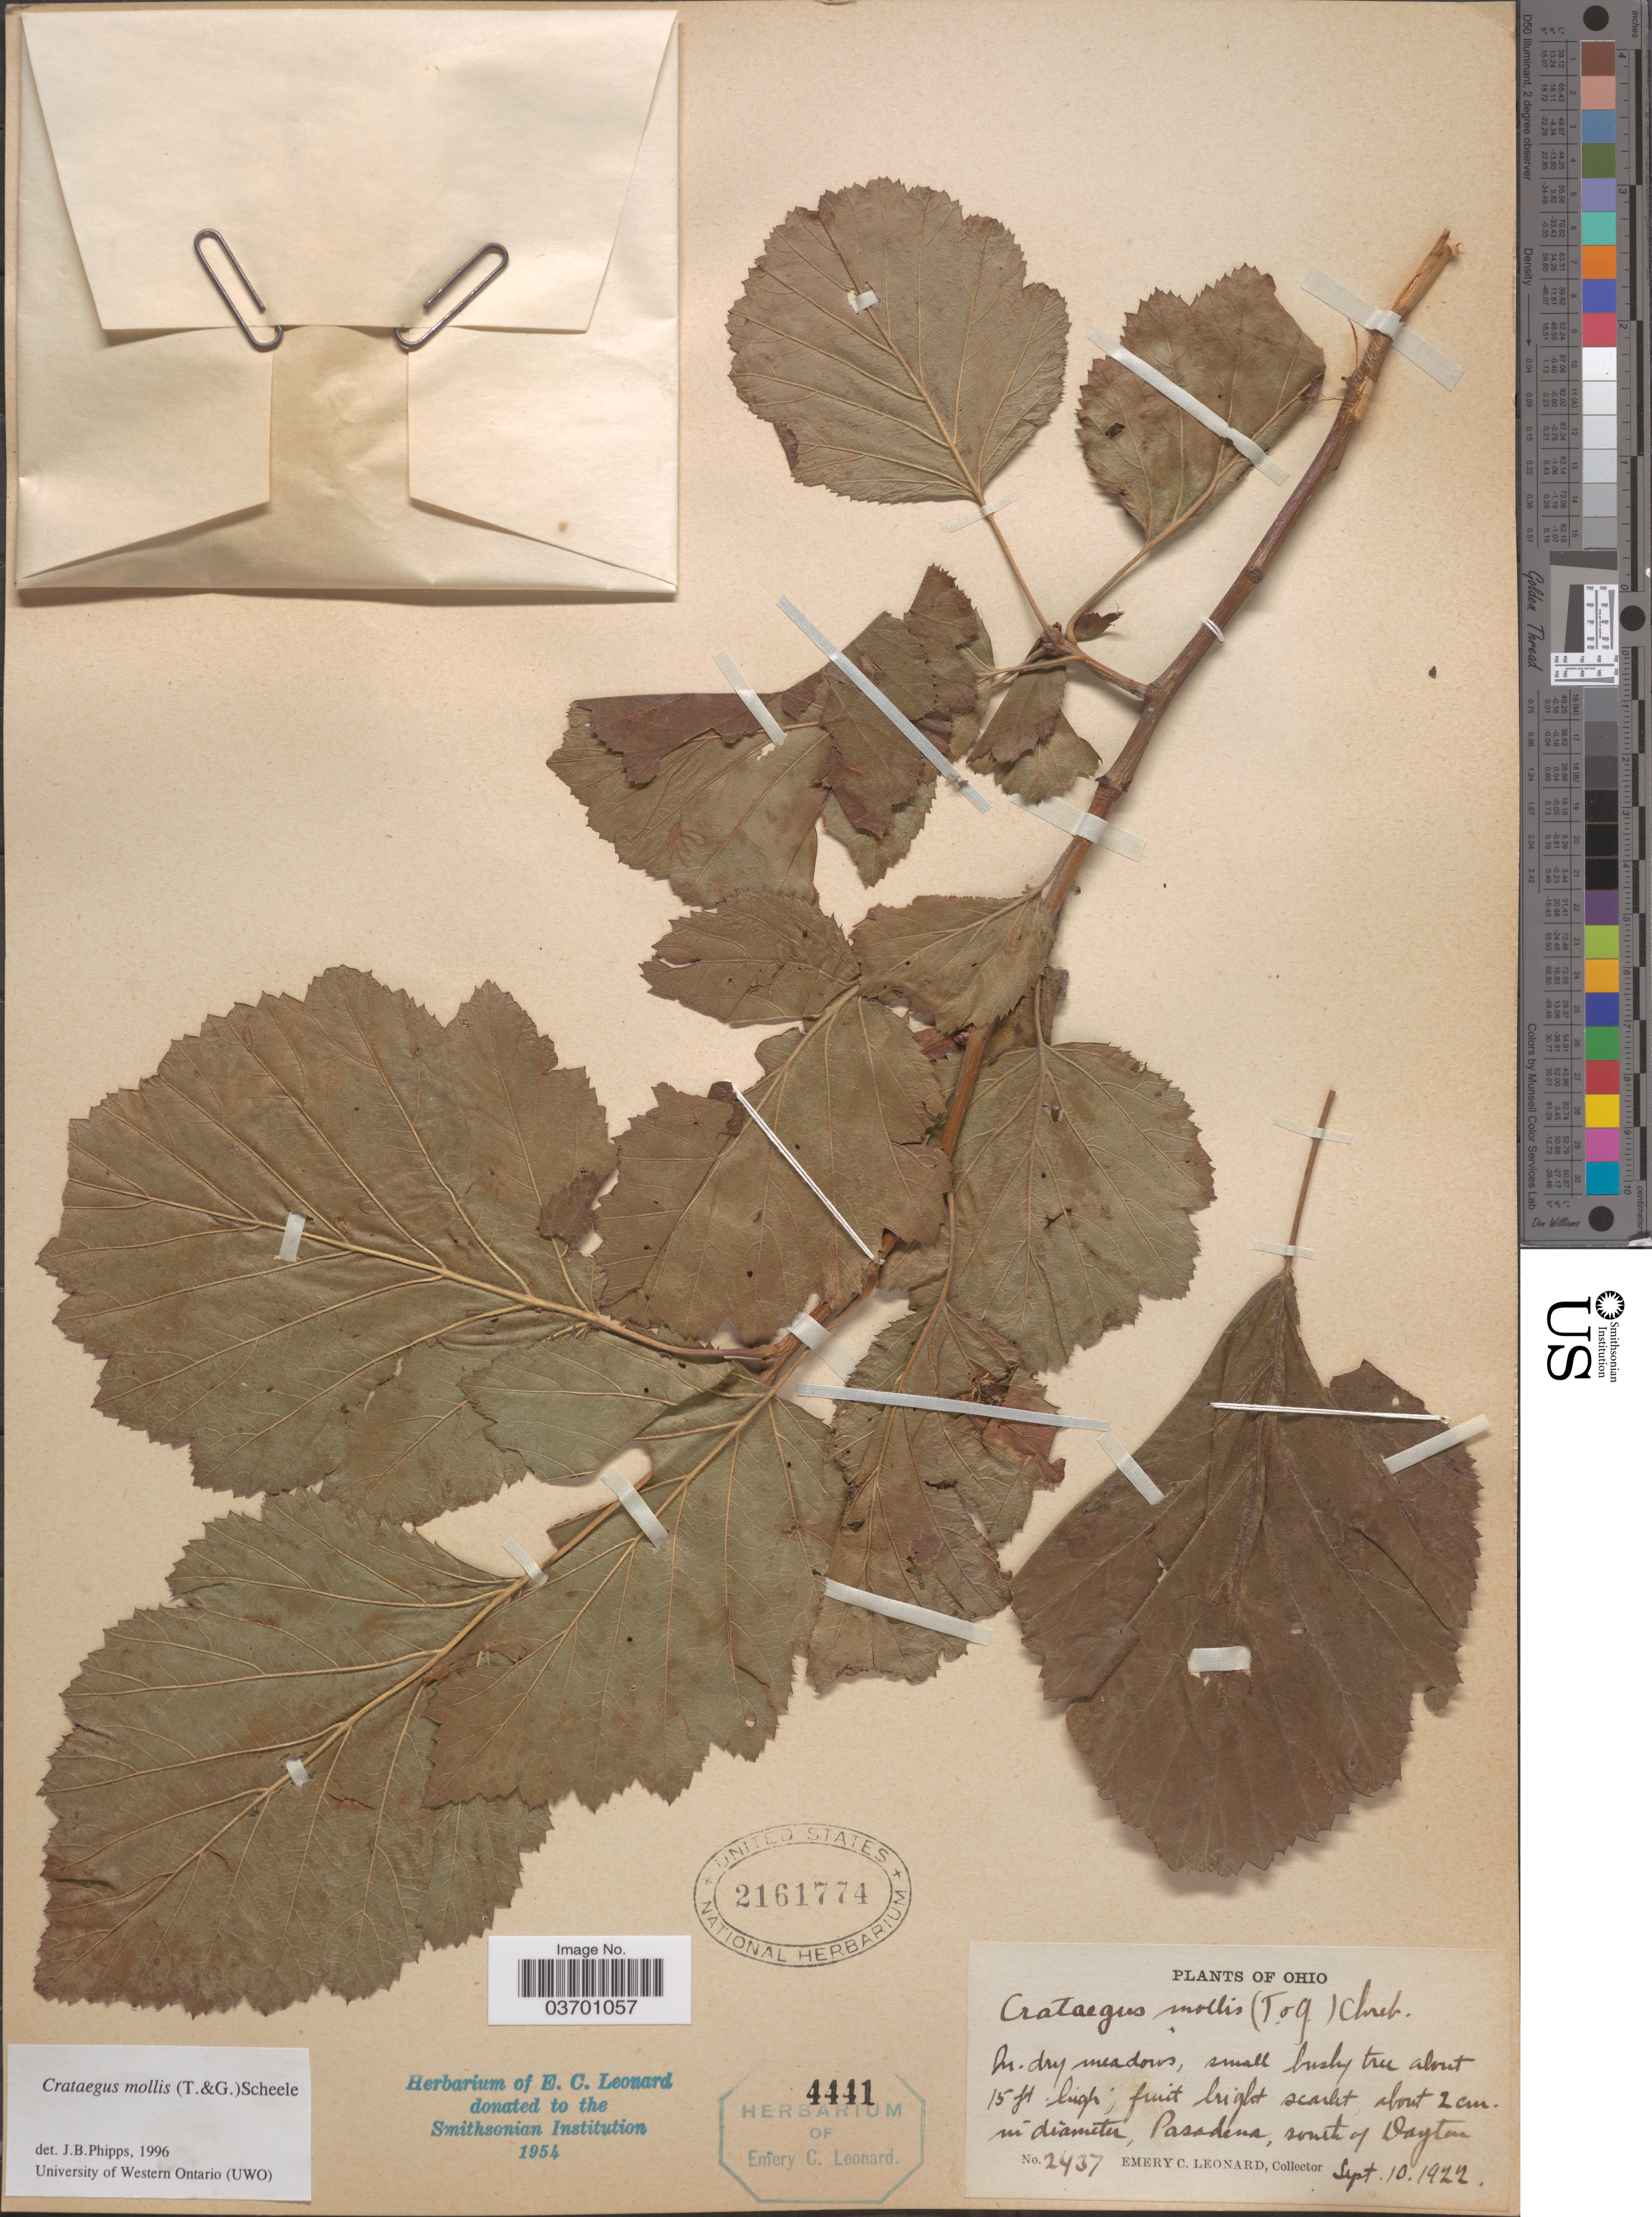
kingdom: Plantae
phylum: Tracheophyta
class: Magnoliopsida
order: Rosales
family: Rosaceae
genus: Crataegus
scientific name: Crataegus mollis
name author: (Torr. & A. Gray) Scheele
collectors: E. C. Leonard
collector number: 2437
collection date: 1922-09-10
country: United States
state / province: Ohio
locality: Pasadena, south of Dayton.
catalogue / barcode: US 2161774